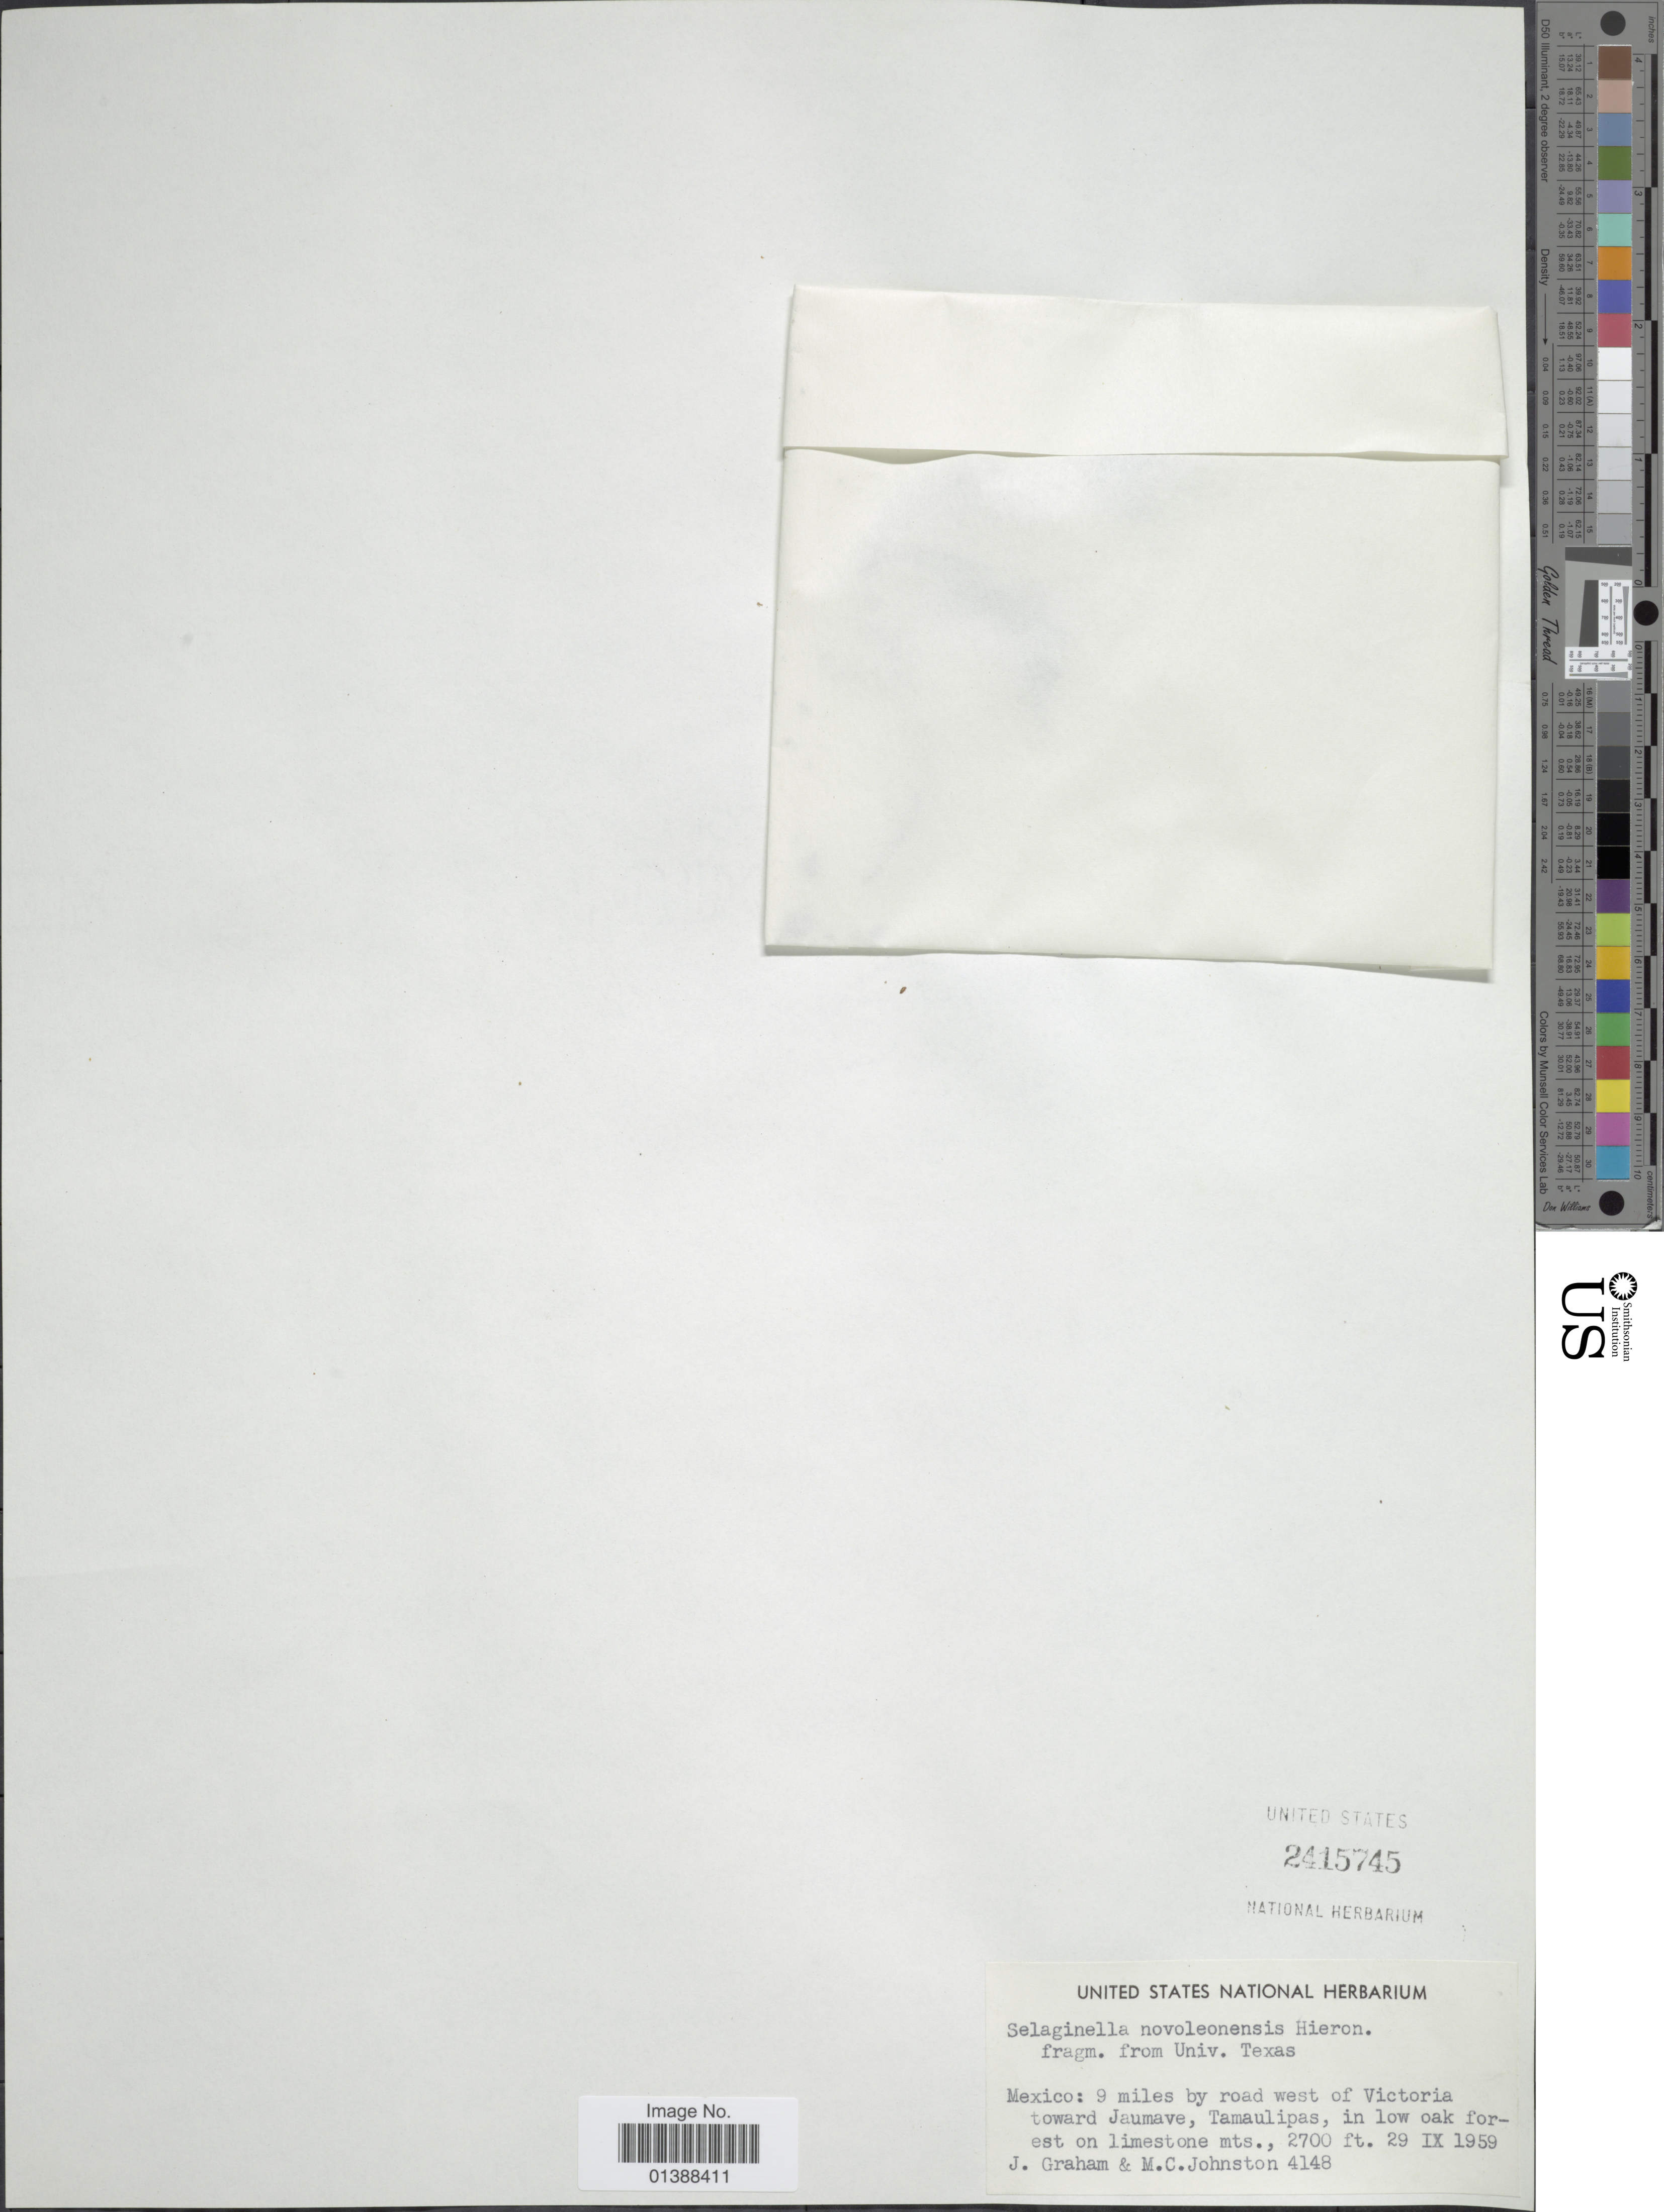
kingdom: Plantae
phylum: Tracheophyta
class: Lycopodiopsida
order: Selaginellales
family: Selaginellaceae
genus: Selaginella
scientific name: Selaginella novoleonensis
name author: Hieron.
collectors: J. Graham & M. Johnston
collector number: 4148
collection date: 1959-09-29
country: Mexico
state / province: Tamaulipas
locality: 9 miles by road west of Victoria toward Jaumave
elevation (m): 823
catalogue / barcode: US 2415745